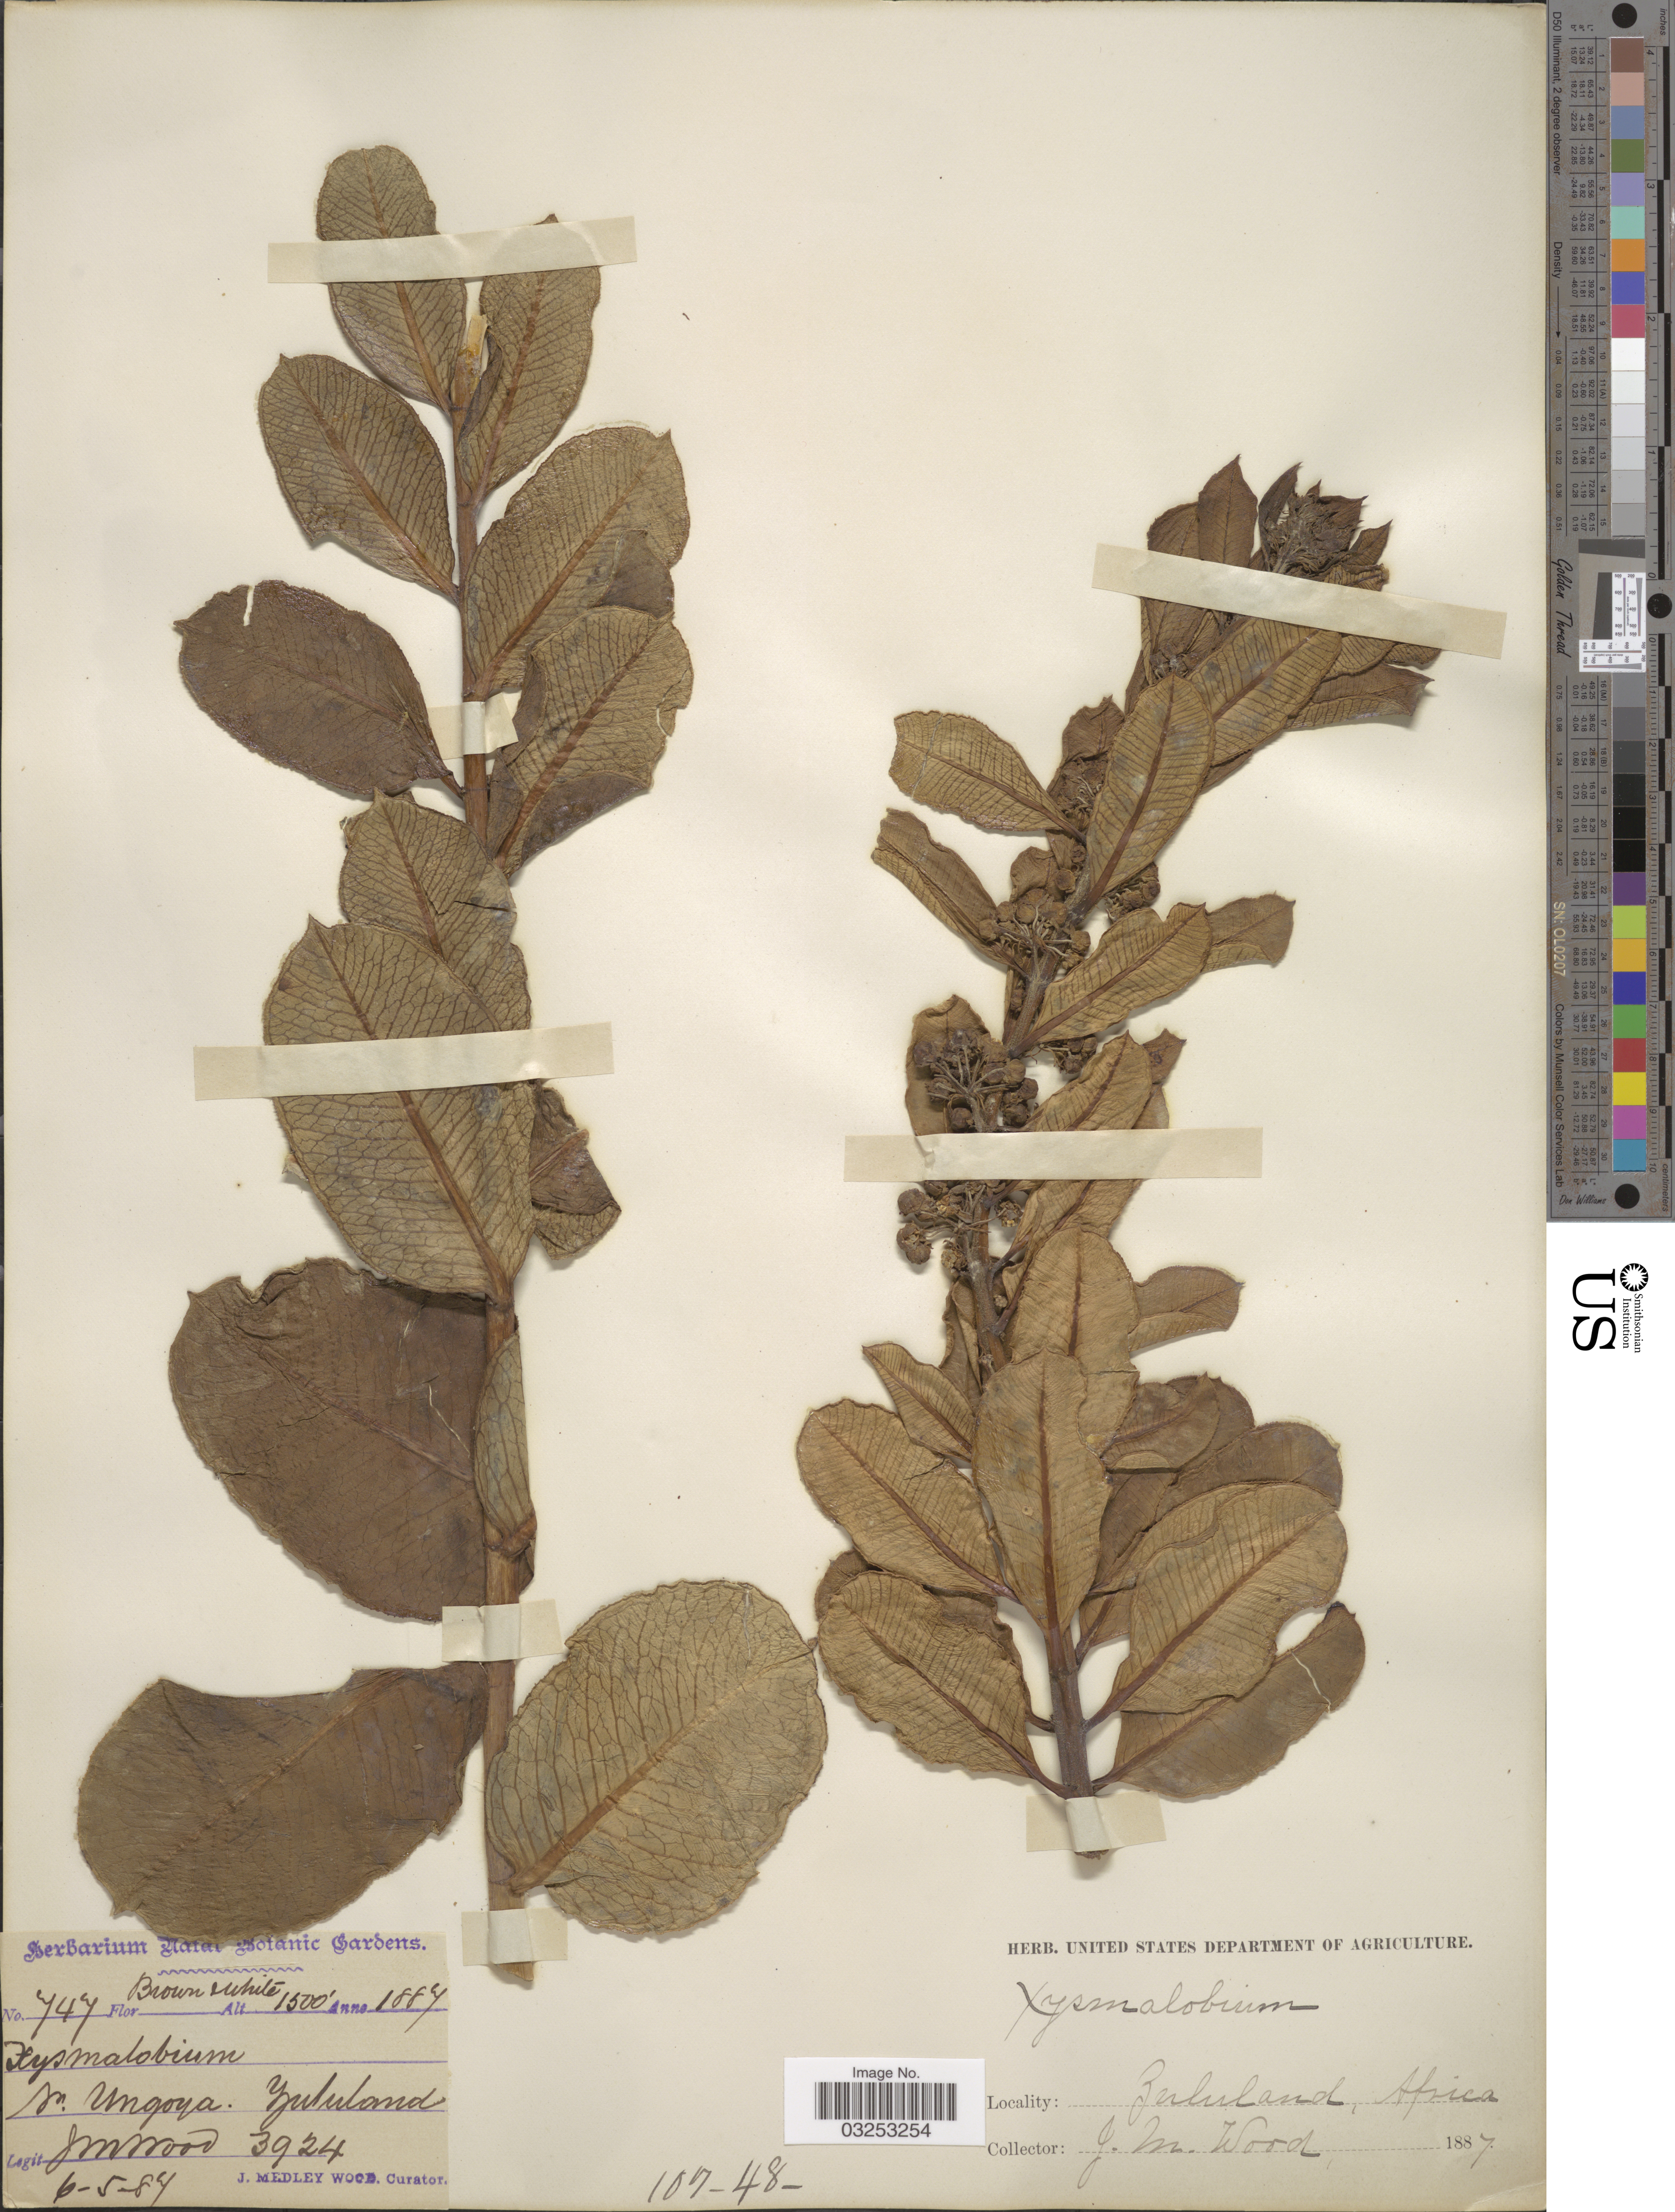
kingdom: Plantae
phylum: Tracheophyta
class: Magnoliopsida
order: Gentianales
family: Apocynaceae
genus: Xysmalobium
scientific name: Xysmalobium sp.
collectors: J. Medley Wood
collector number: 3924/747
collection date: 1887-05-06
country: South Africa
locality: [illegible text] Ungoya. Zululand. Africa.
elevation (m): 457